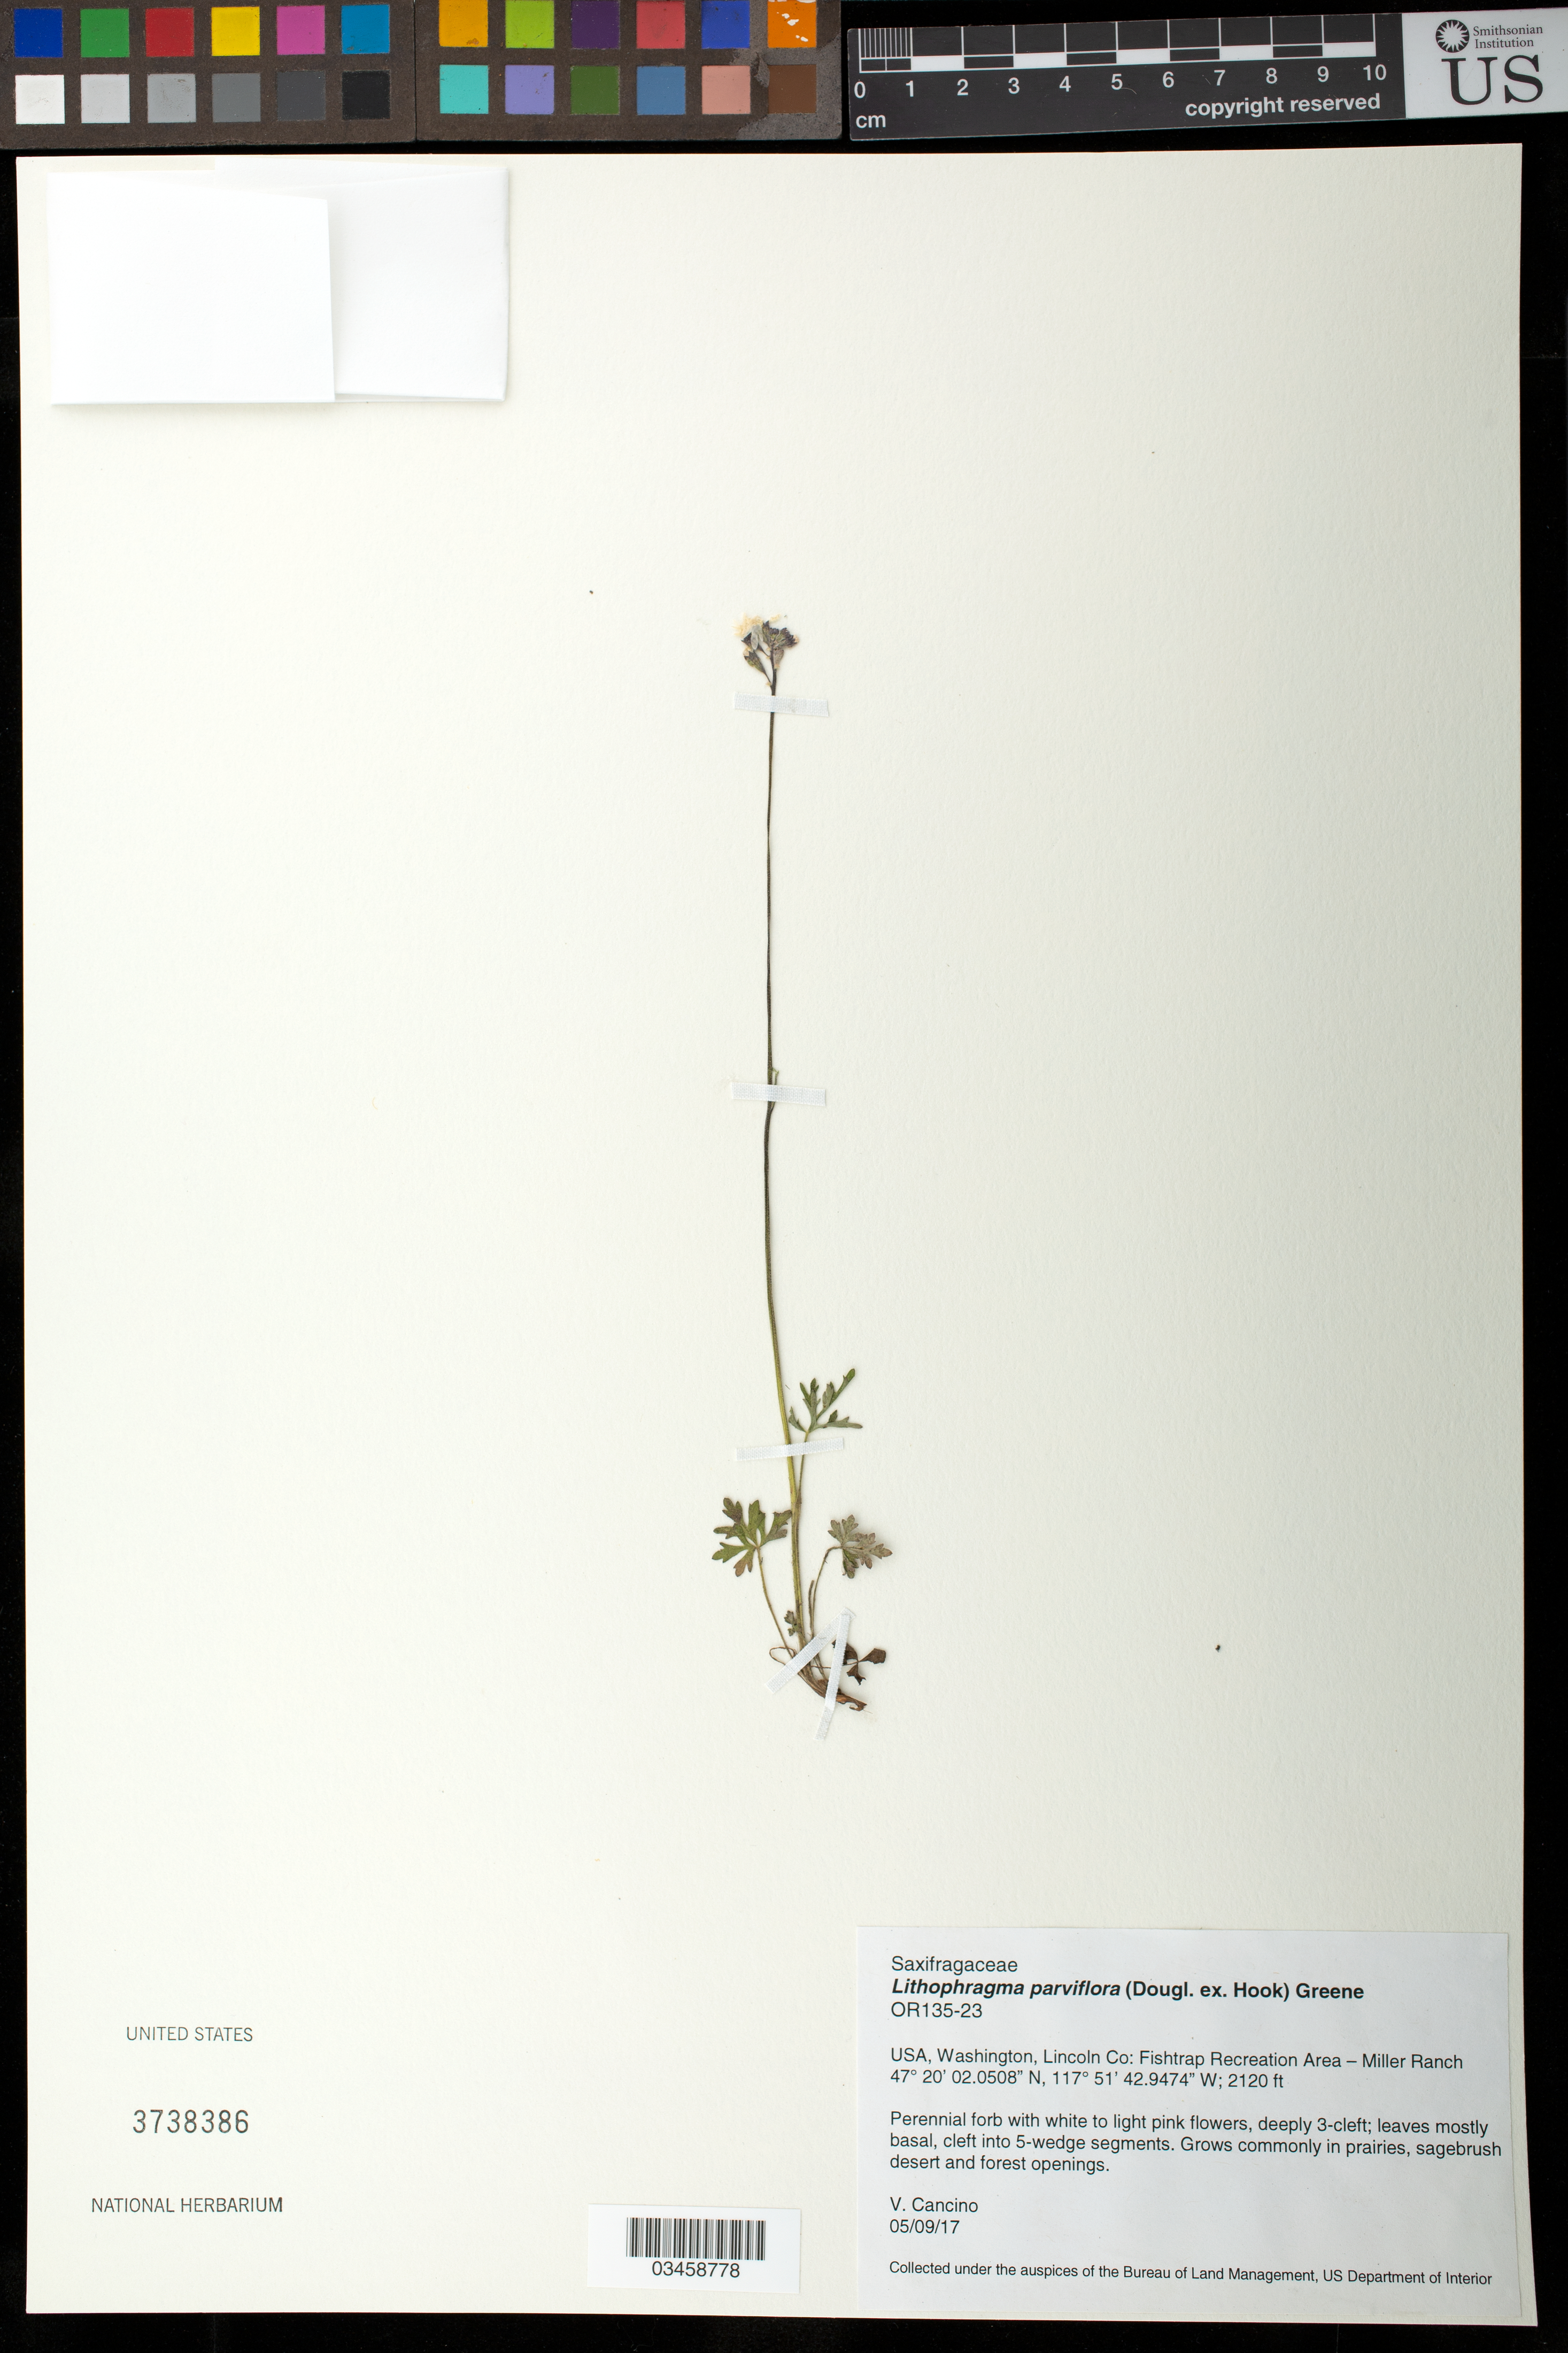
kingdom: Plantae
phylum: Tracheophyta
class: Magnoliopsida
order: Saxifragales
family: Saxifragaceae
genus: Lithophragma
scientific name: Lithophragma parviflorum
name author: (Hook.) Nutt.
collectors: V. Cancino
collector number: OR135-23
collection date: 2017-05-09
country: United States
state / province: Washington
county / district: Lincoln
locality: Fishtrap Recreation Area- Miller Ranch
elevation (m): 646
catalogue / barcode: US 3738386